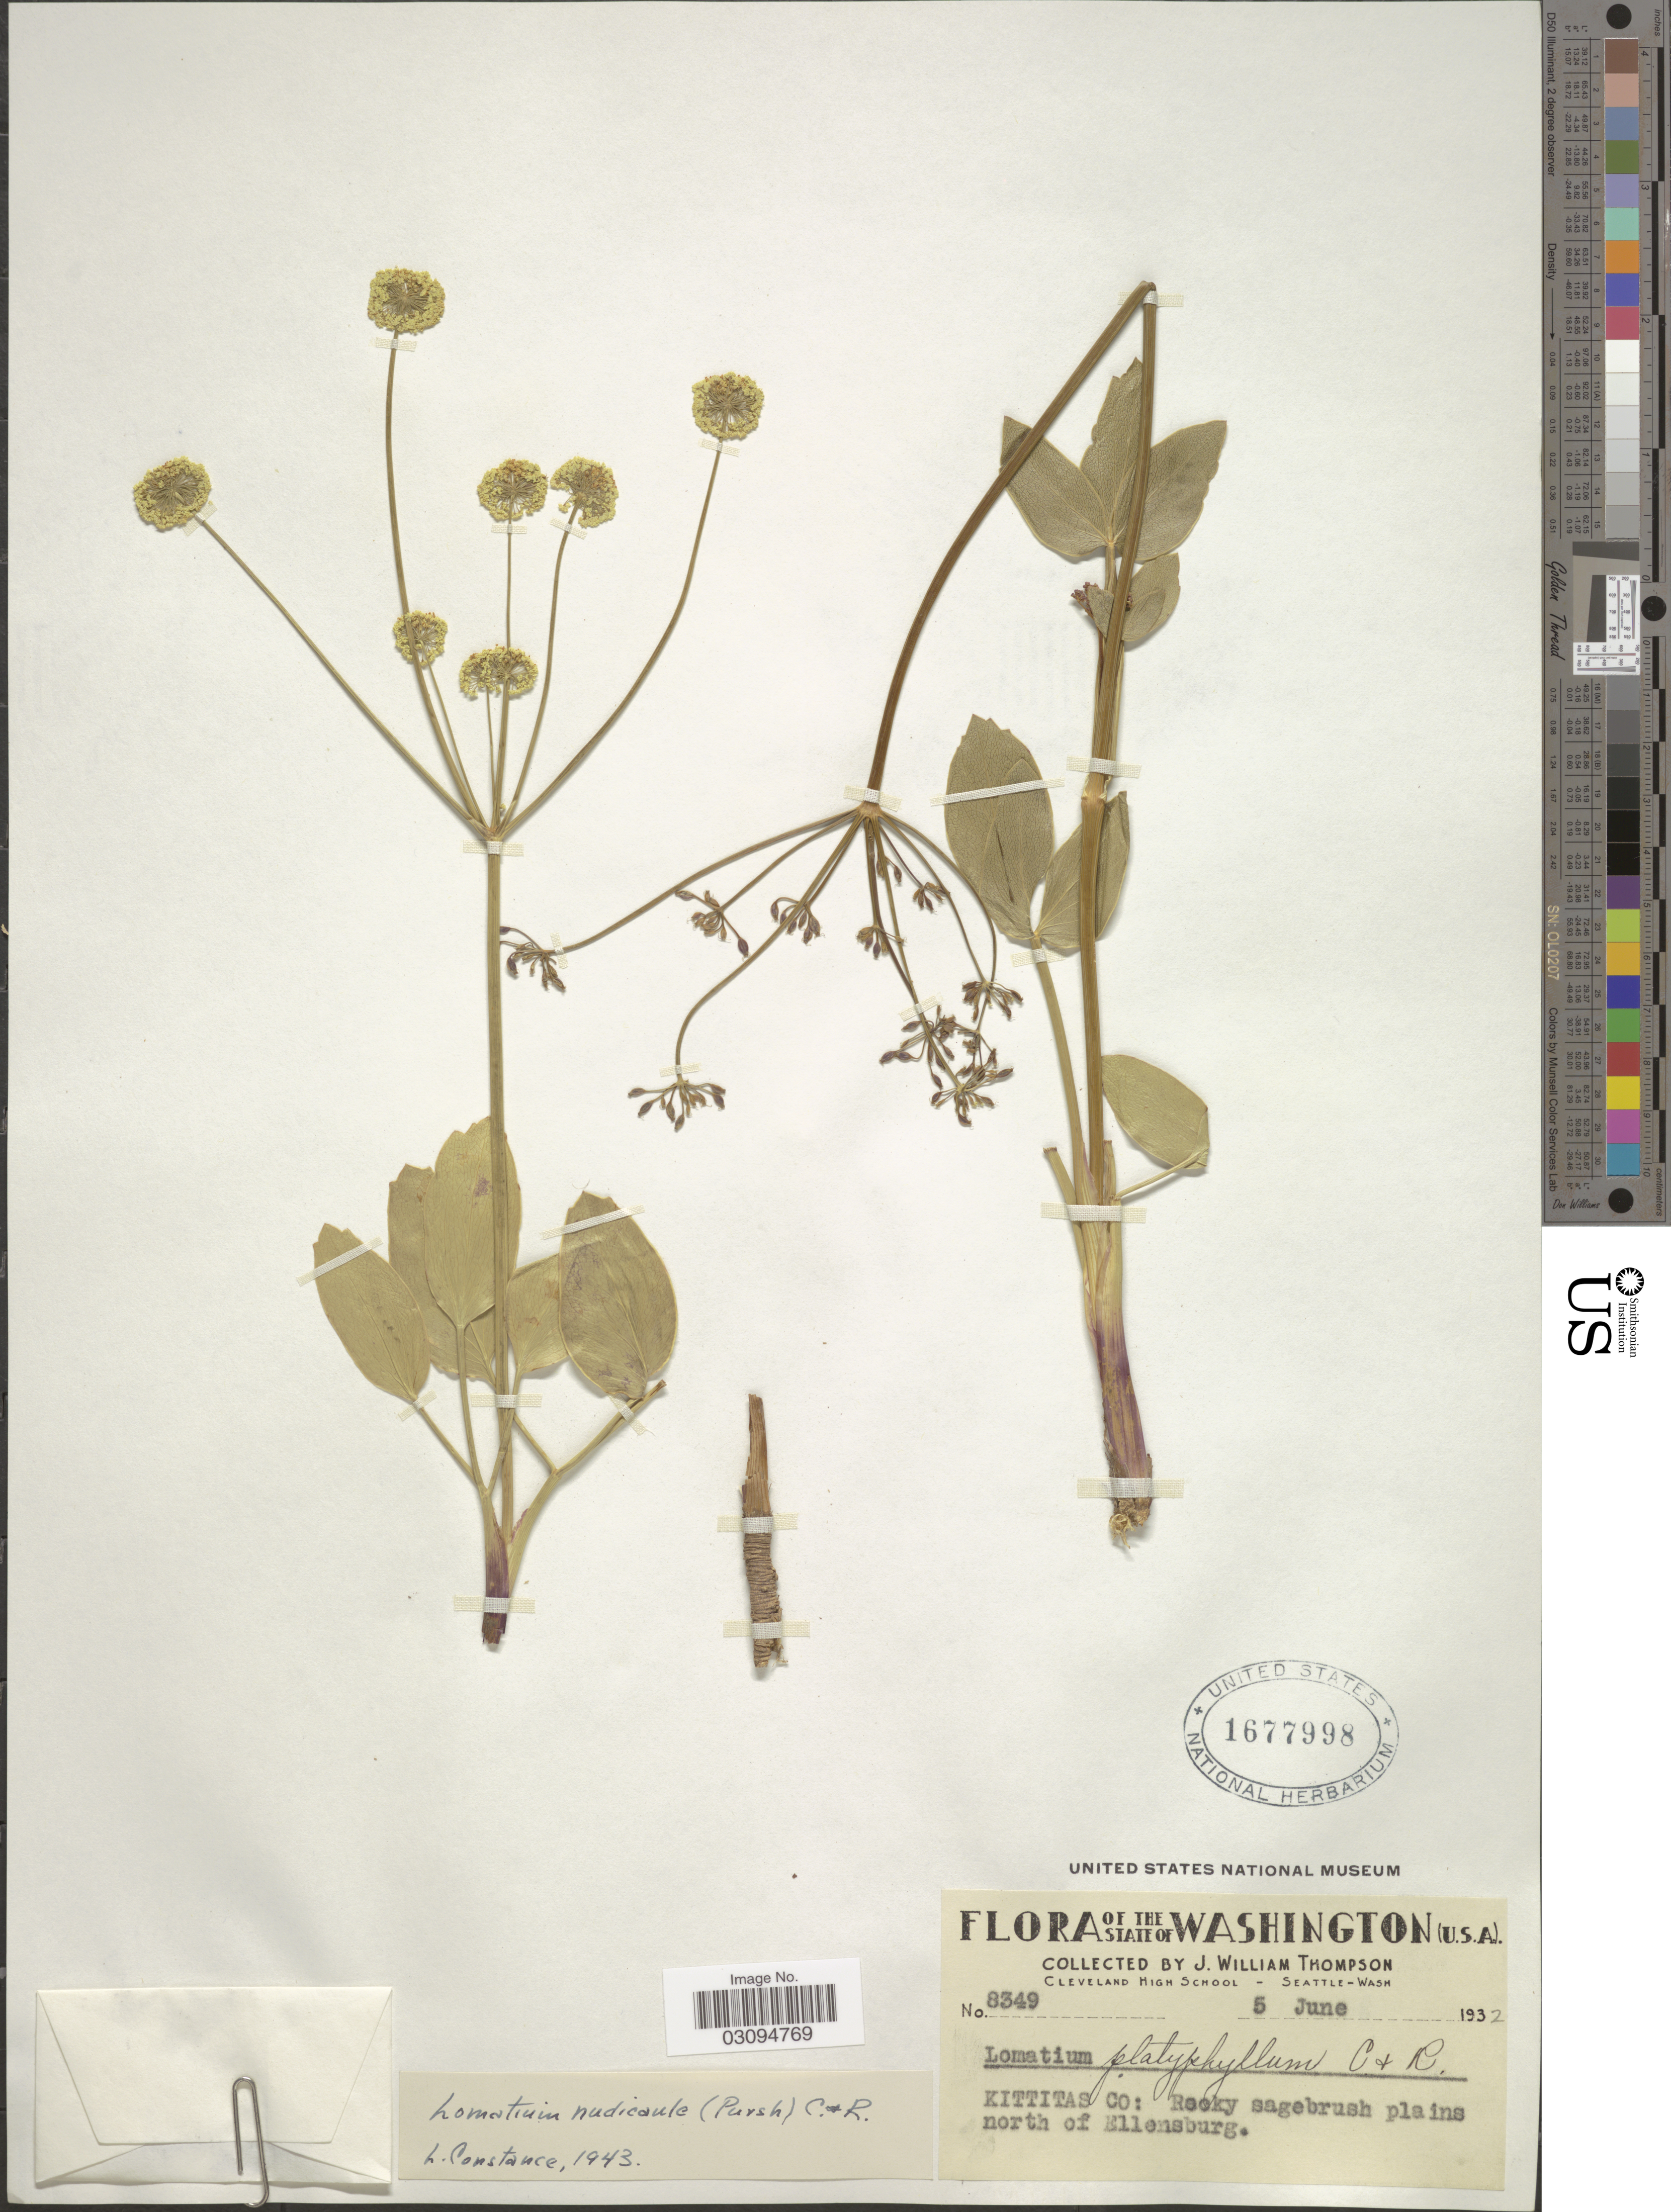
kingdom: Plantae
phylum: Tracheophyta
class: Magnoliopsida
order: Apiales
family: Apiaceae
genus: Lomatium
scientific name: Lomatium nudicaule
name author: (Pursh) J.M. Coult. & Rose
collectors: J. W. Thompson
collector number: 8349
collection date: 1932-06-05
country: United States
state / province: Washington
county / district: Kittitas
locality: Kittitas Co: Rocky sagebrush plains north of Ellensburg.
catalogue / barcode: US 1677998